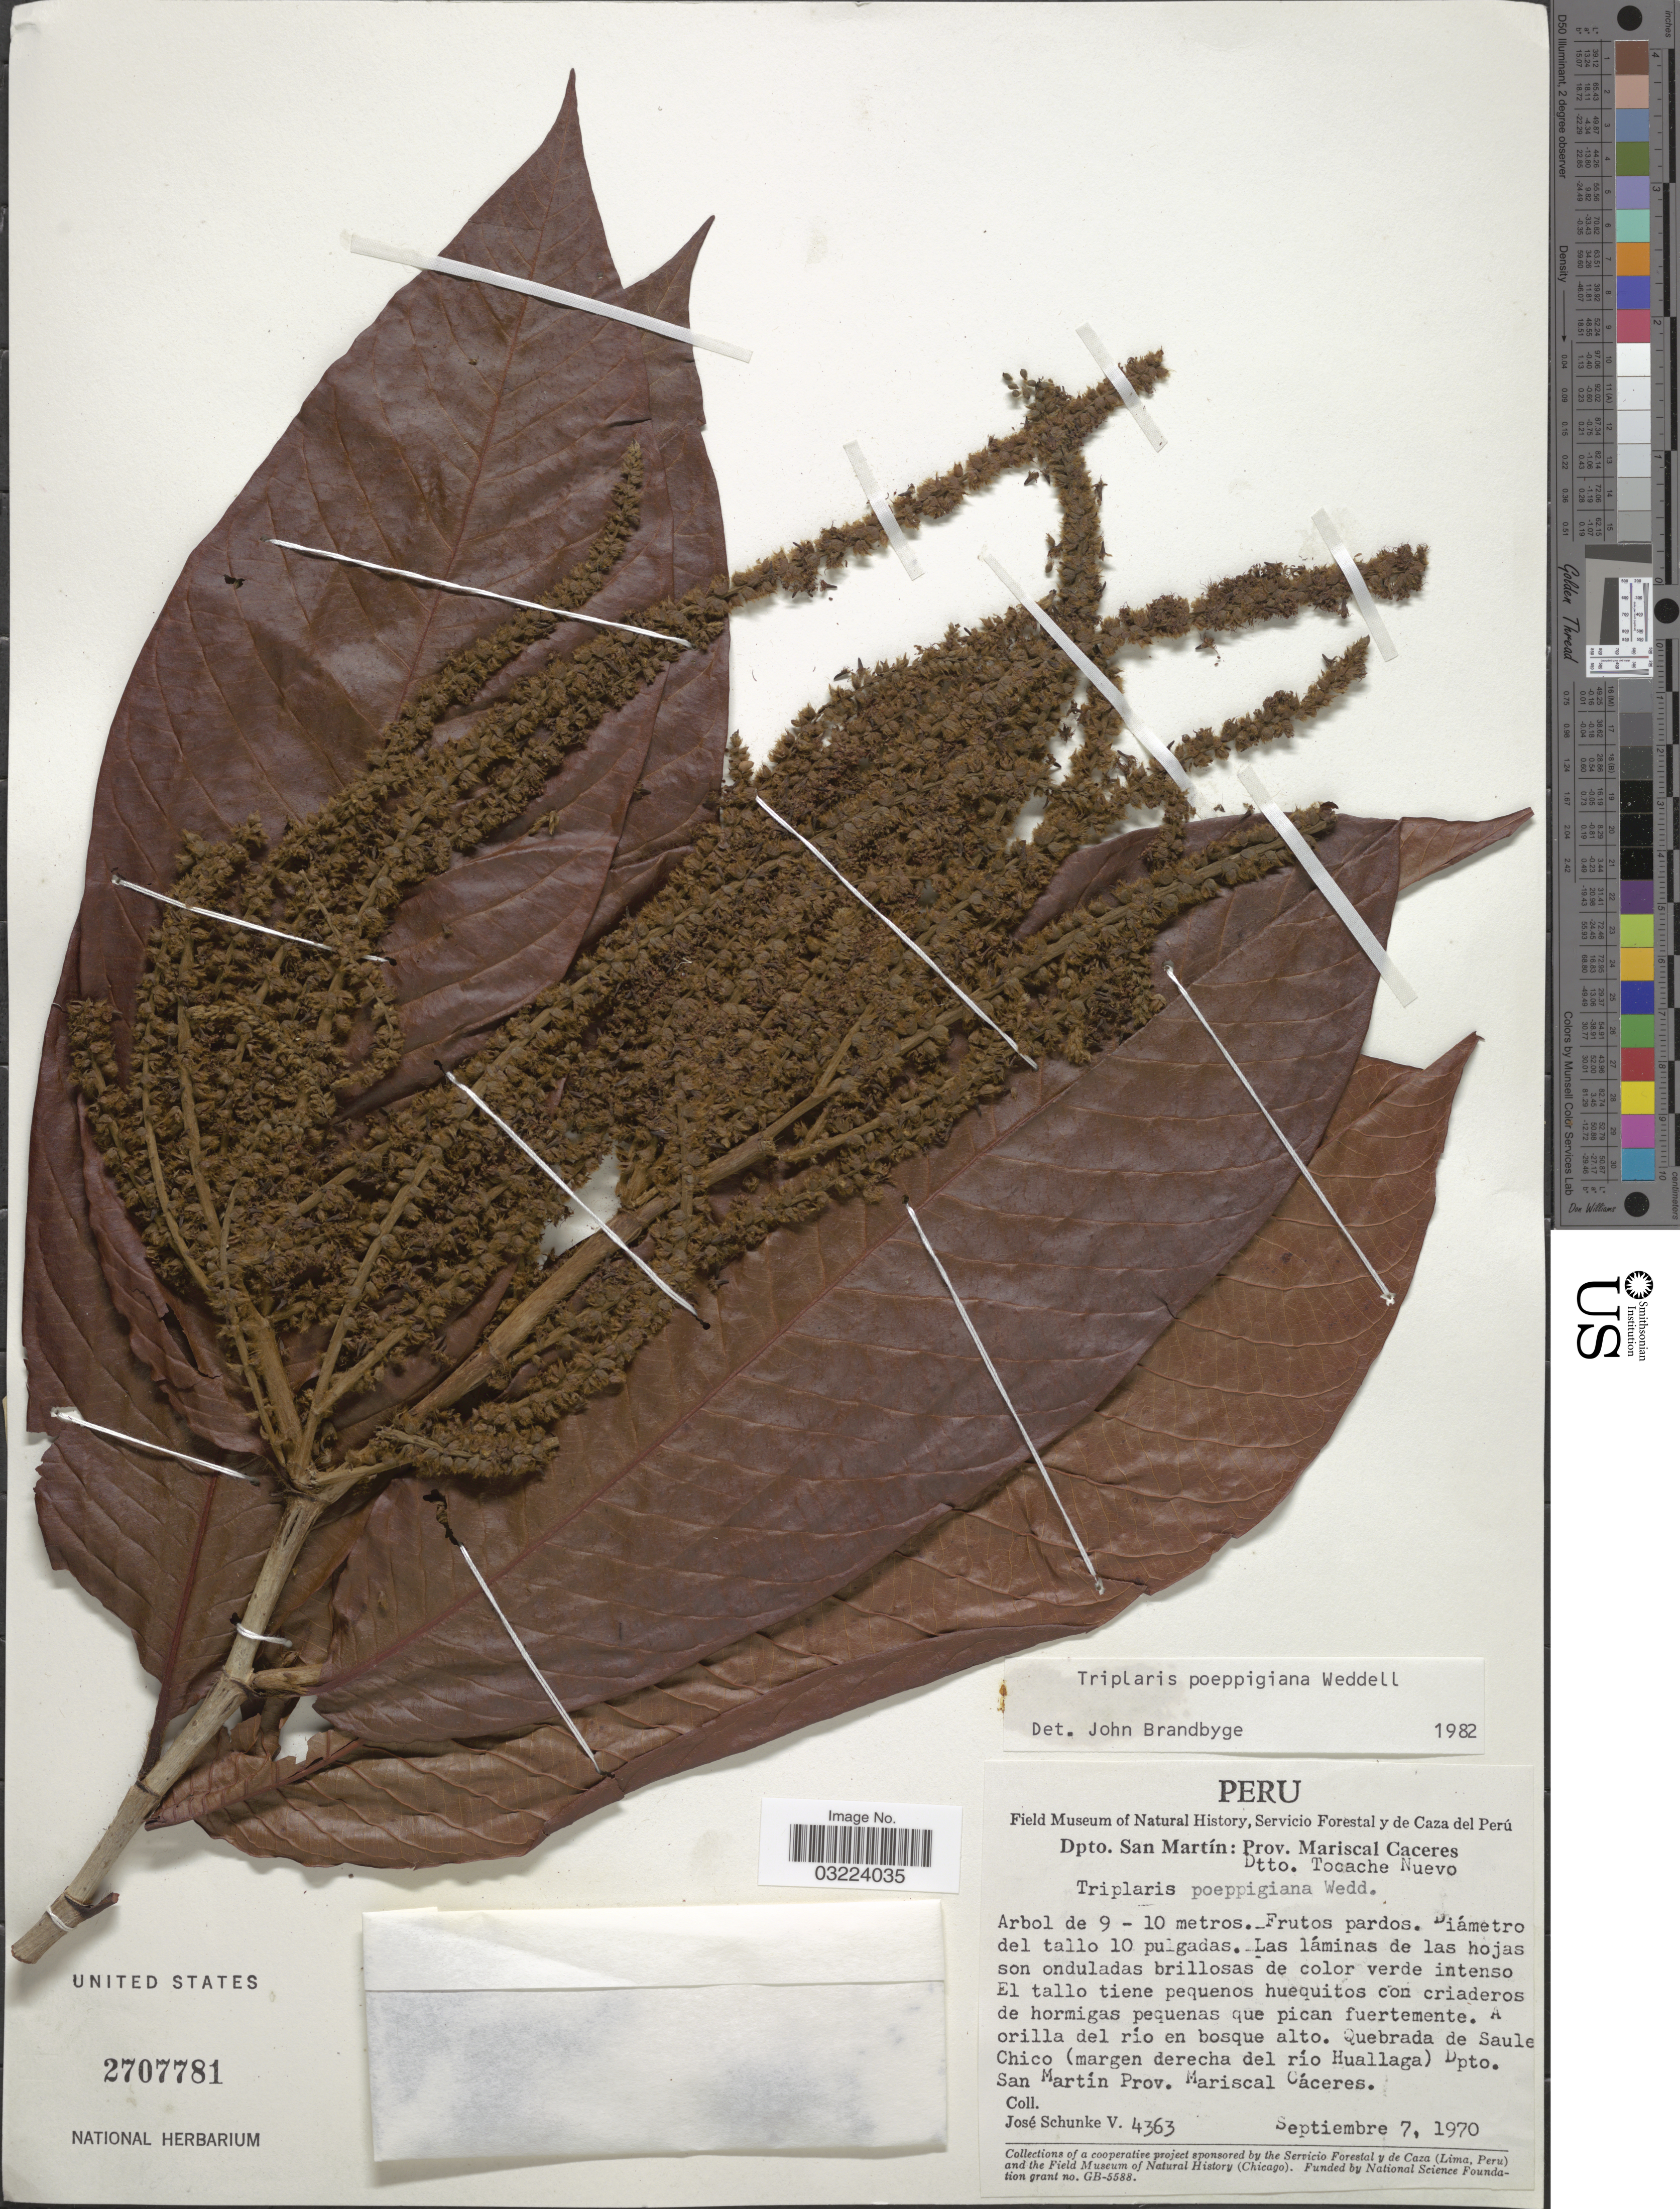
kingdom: Plantae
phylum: Tracheophyta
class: Magnoliopsida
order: Caryophyllales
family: Polygonaceae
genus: Triplaris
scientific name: Triplaris poeppigiana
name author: Wedd.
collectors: J. Schunke Vigo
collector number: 4363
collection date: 1970-09-07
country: Peru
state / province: San Martín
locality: Dpto. San Martín: Prov. Mariscal Caceres, Dtto. Tocache Nuevo, Quebrada de Saule Chico (margen derecha del río Huallaga) Dpto. San Martín Prov. Mariscal Cáceres.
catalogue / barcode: US 2707781